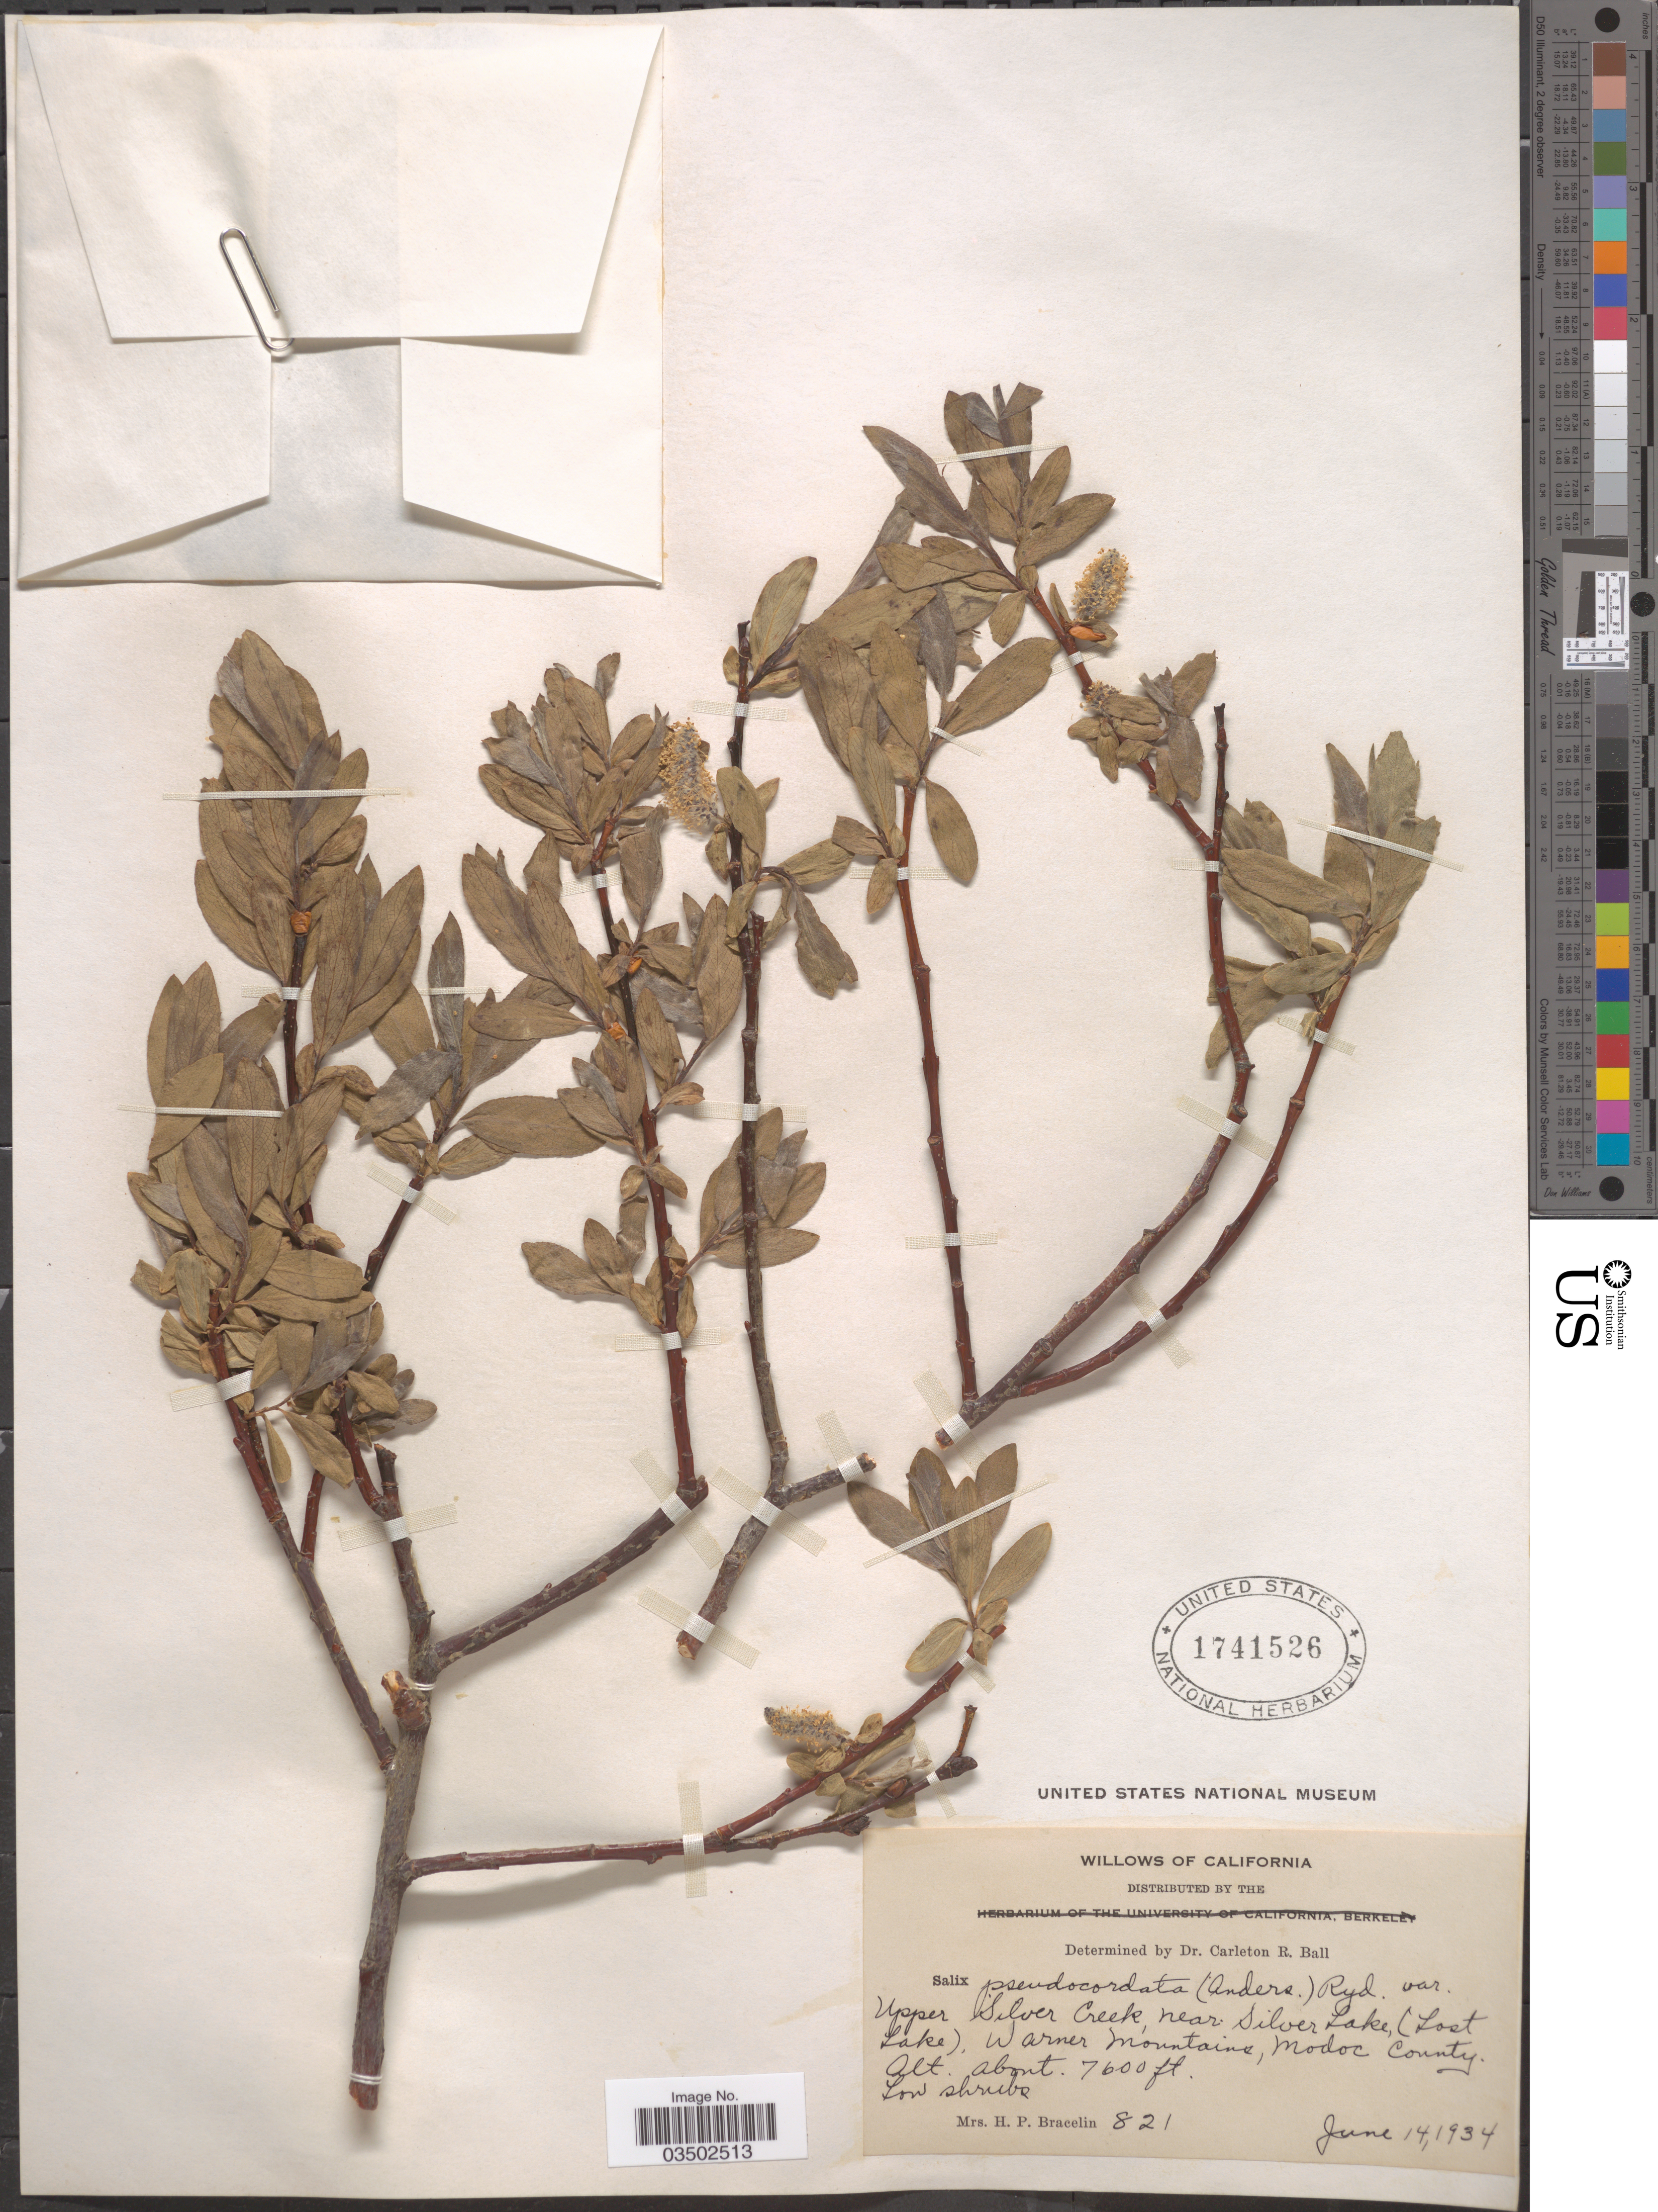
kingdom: Plantae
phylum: Tracheophyta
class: Magnoliopsida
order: Malpighiales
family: Salicaceae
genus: Salix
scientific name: Salix pseudocordata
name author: (Andersson) Andersson ex Rydb.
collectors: H. Bracelin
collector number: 821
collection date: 1934-06-14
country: United States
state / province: California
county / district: Modoc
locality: Upper Silver Creek, near Silver Lake (Lost Lake), Warner Mountains, Modoc County.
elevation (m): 2316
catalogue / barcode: US 1741526